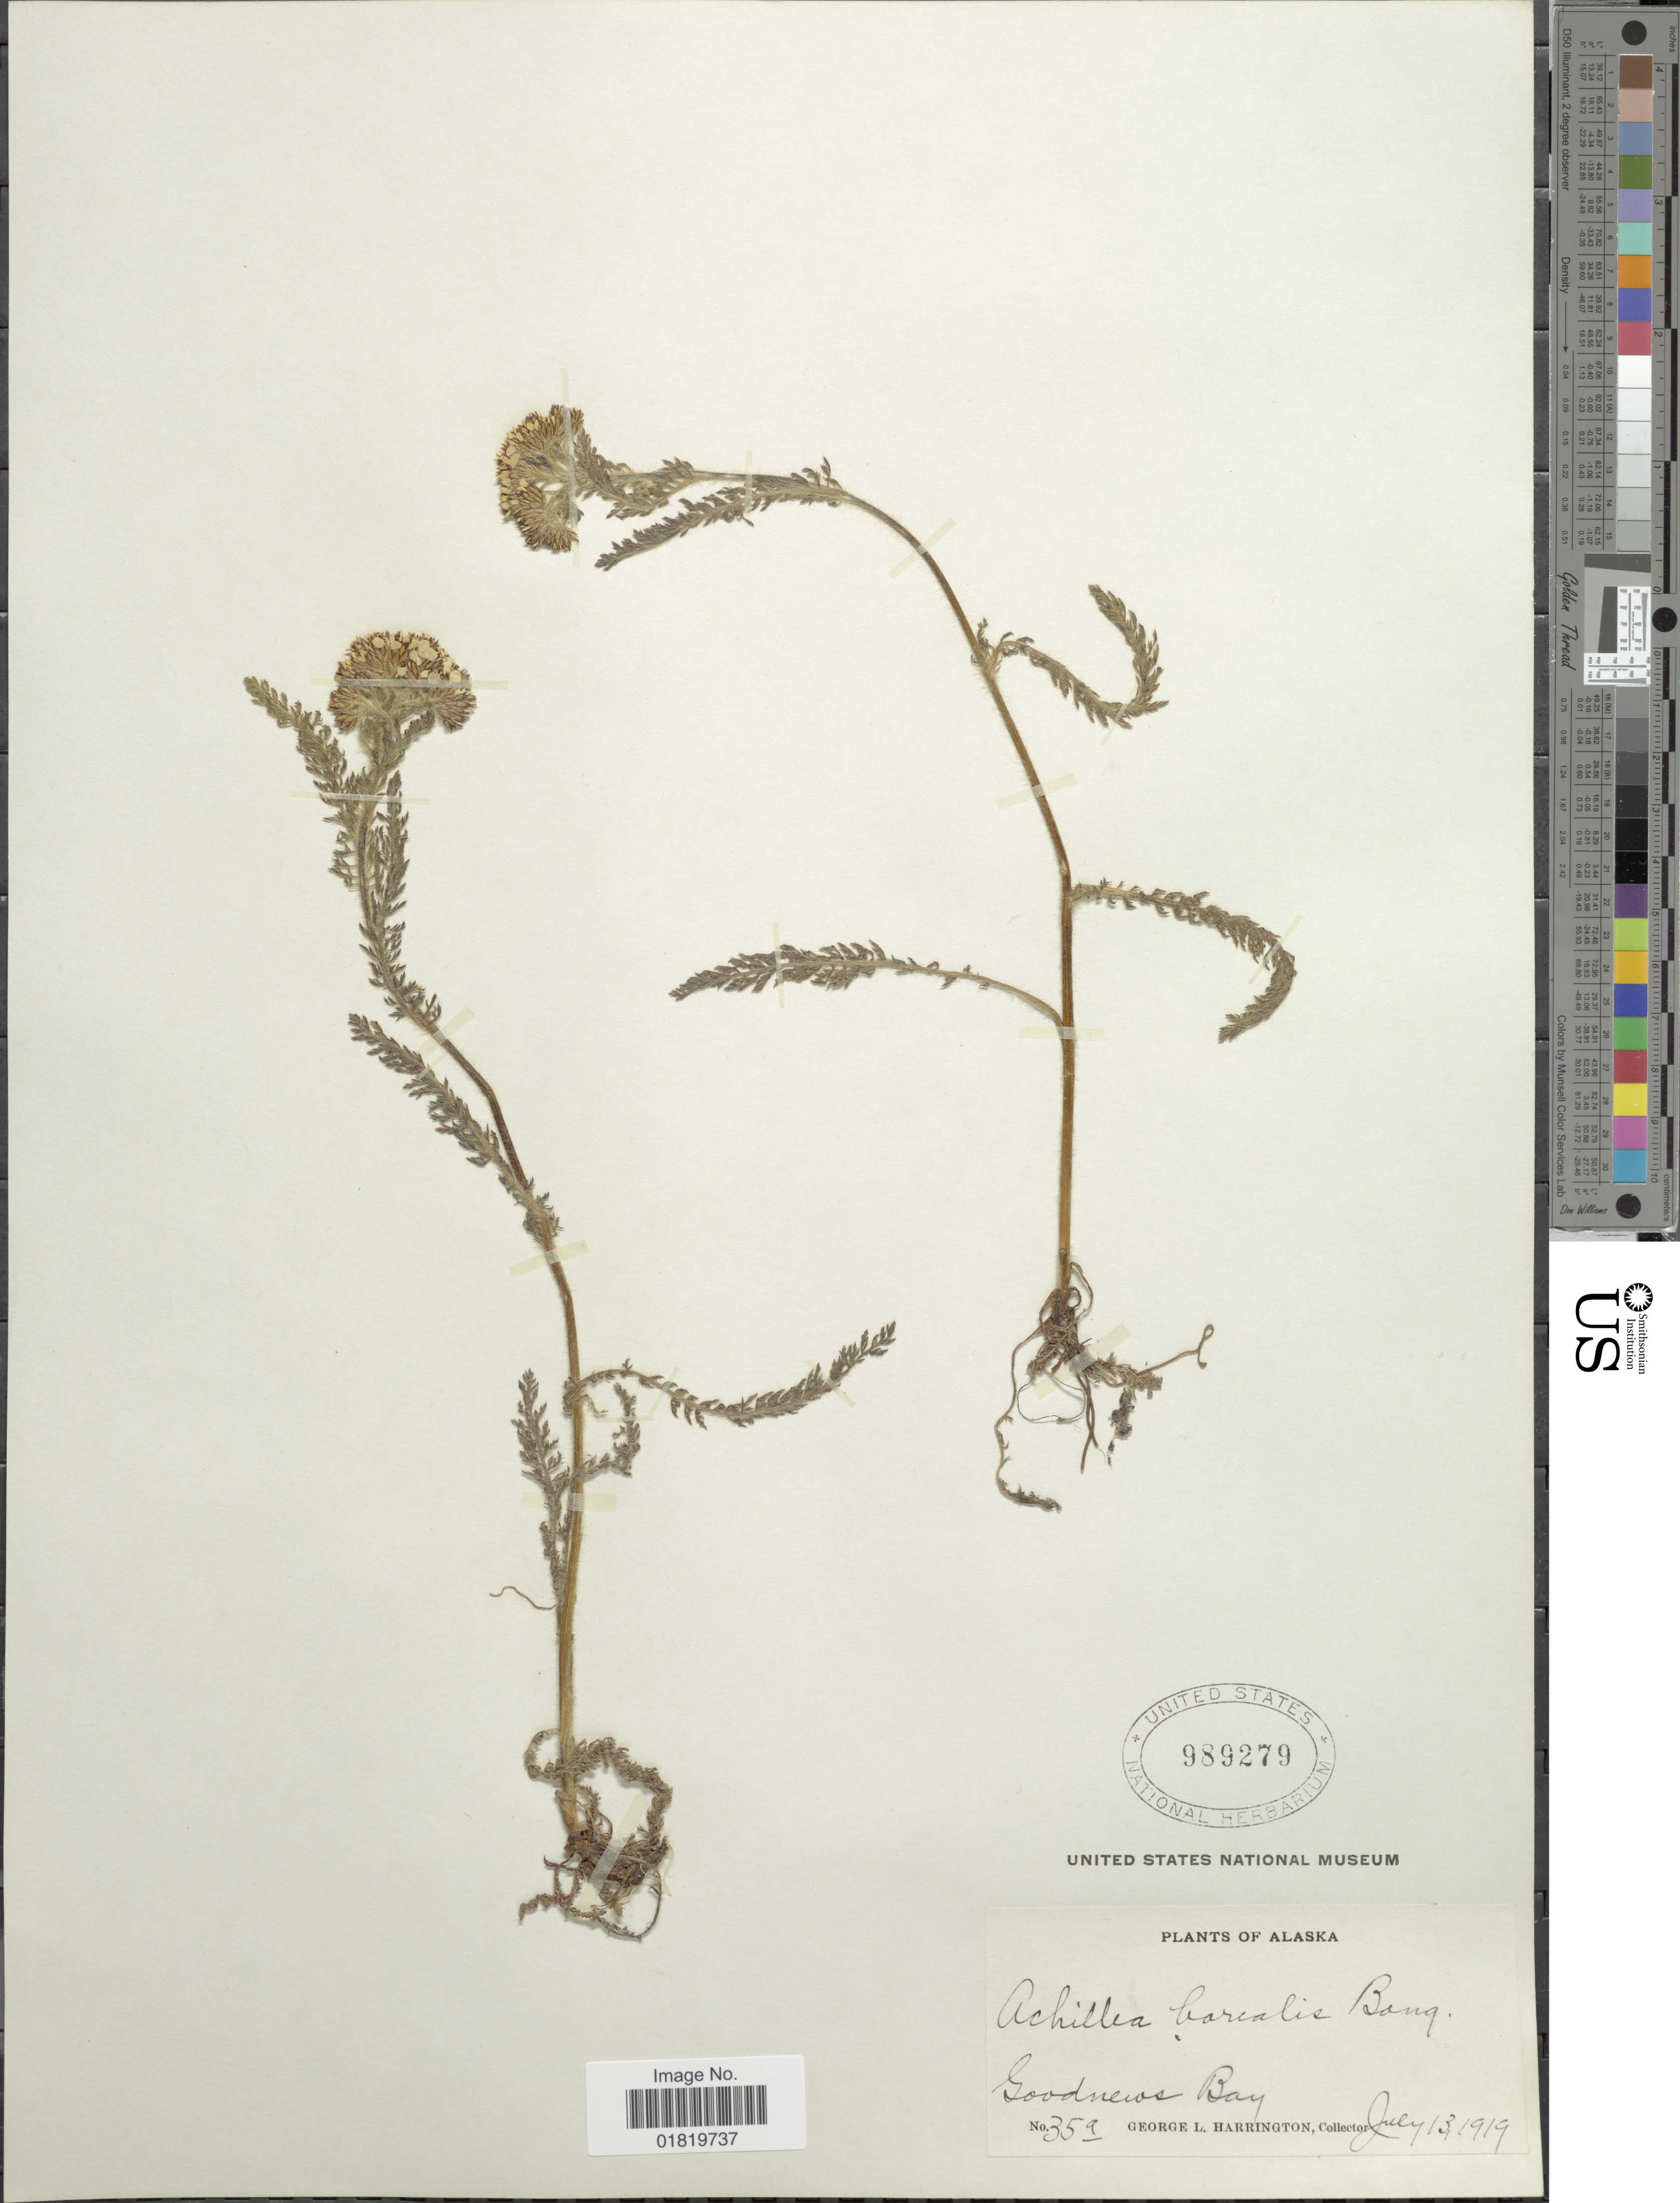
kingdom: Plantae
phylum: Tracheophyta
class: Magnoliopsida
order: Asterales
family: Asteraceae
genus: Achillea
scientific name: Achillea borealis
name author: Bong.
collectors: G. Harrington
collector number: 35a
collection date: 1919-07-13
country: United States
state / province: Alaska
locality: Goodnews Bay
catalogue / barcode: US 989279